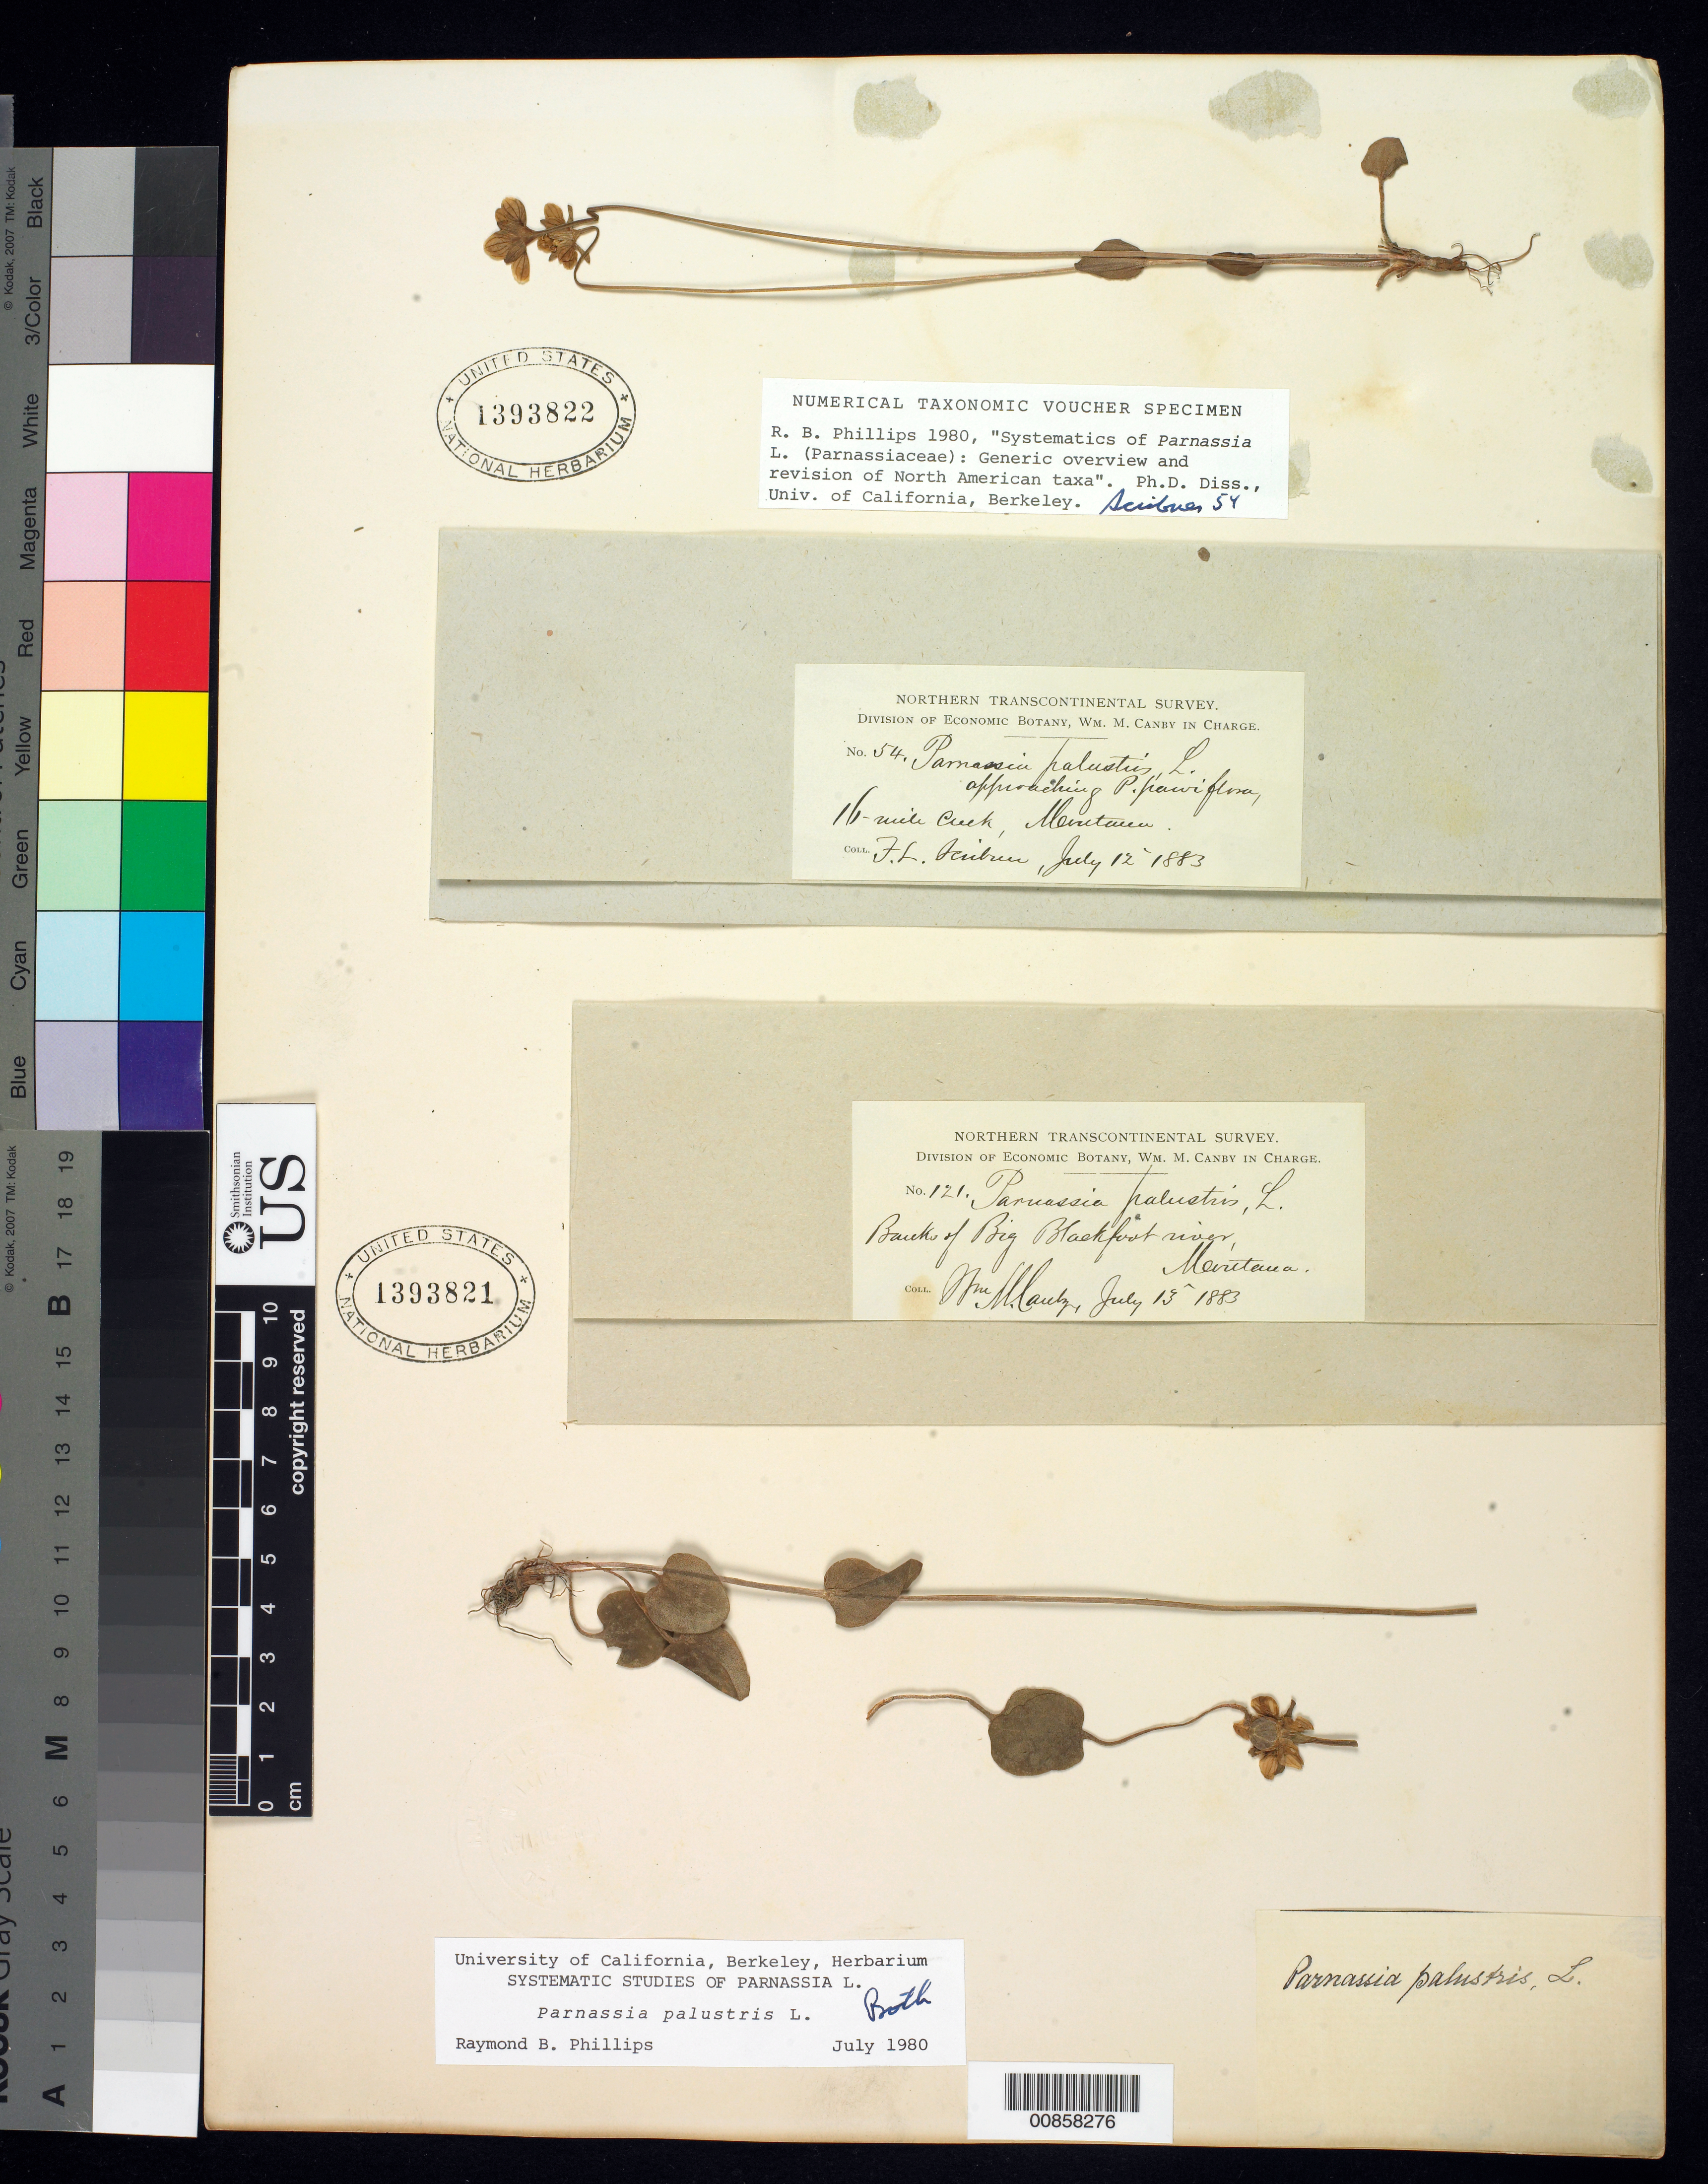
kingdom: Plantae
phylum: Tracheophyta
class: Magnoliopsida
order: Celastrales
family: Parnassiaceae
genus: Parnassia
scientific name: Parnassia palustris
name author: L.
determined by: Phillips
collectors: W. M. Canby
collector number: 121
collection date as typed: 15 Jul 1883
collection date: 1883-07-15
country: United States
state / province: Montana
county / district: Missoula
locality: Banks of Big Blackfoot River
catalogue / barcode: US 1393821